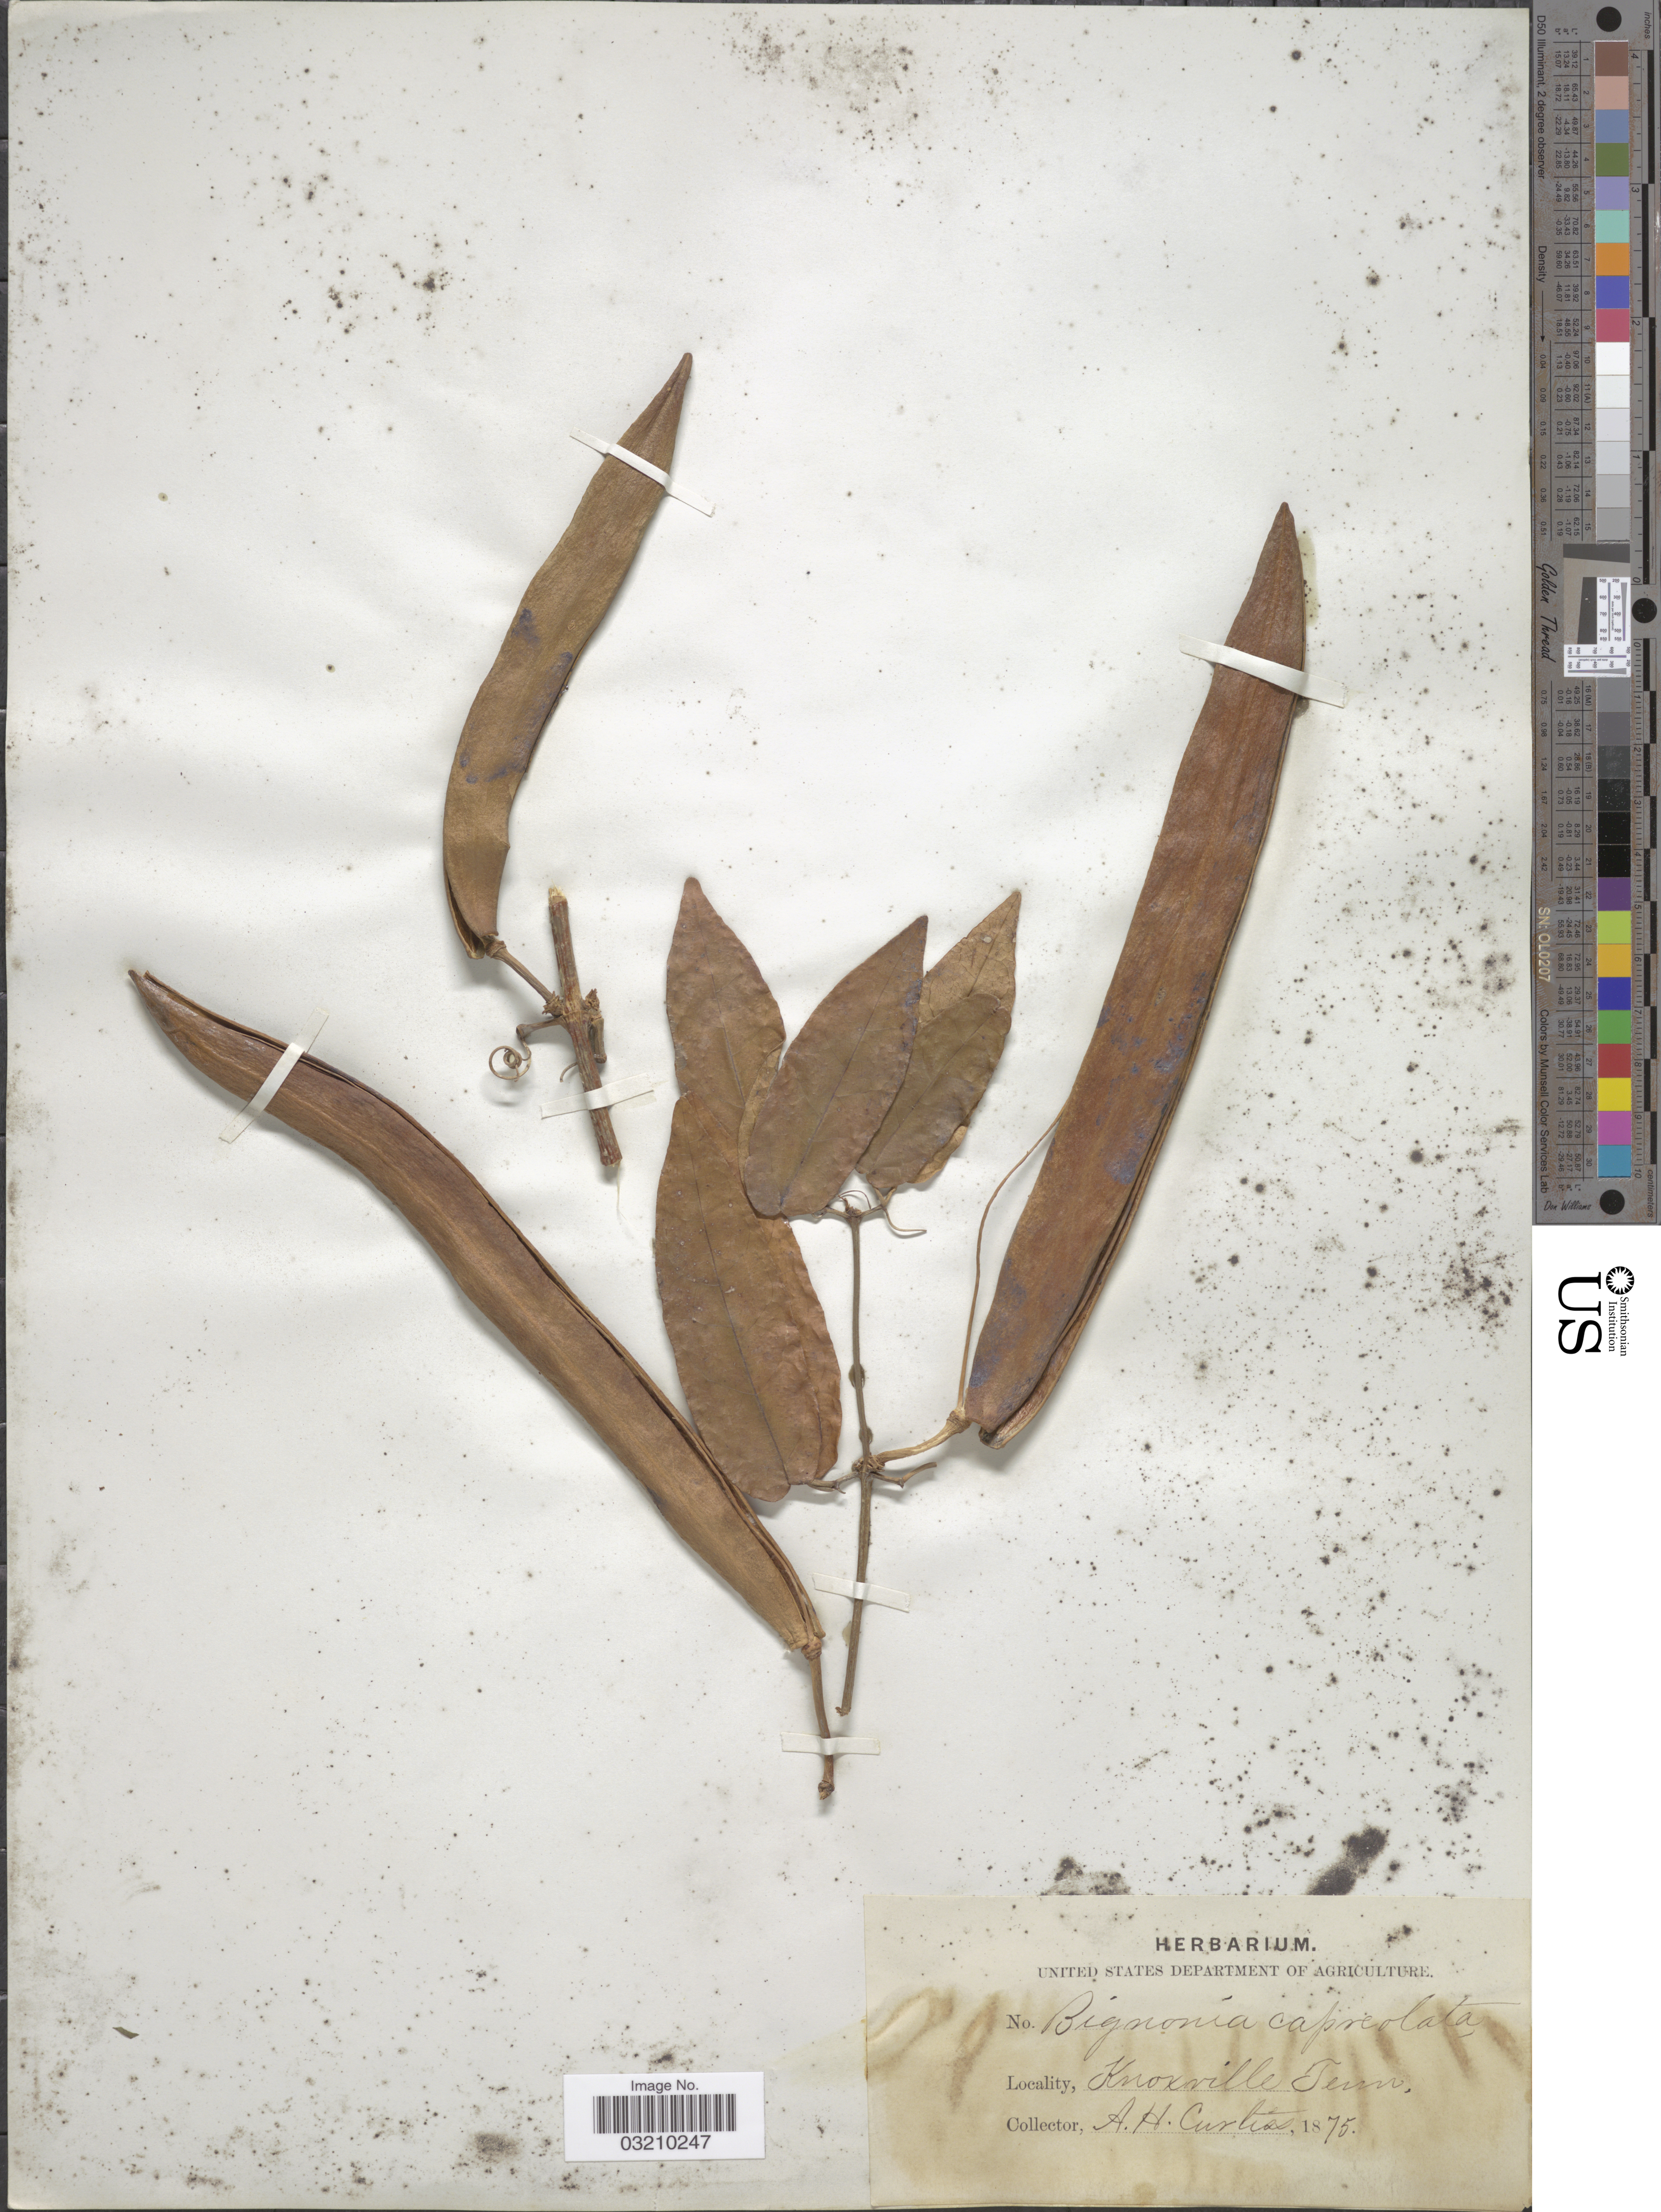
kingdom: Plantae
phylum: Tracheophyta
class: Magnoliopsida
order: Lamiales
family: Bignoniaceae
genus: Bignonia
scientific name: Bignonia capreolata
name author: L.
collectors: A. H. Curtiss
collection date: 1875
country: United States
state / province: Tennessee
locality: Knoxville.